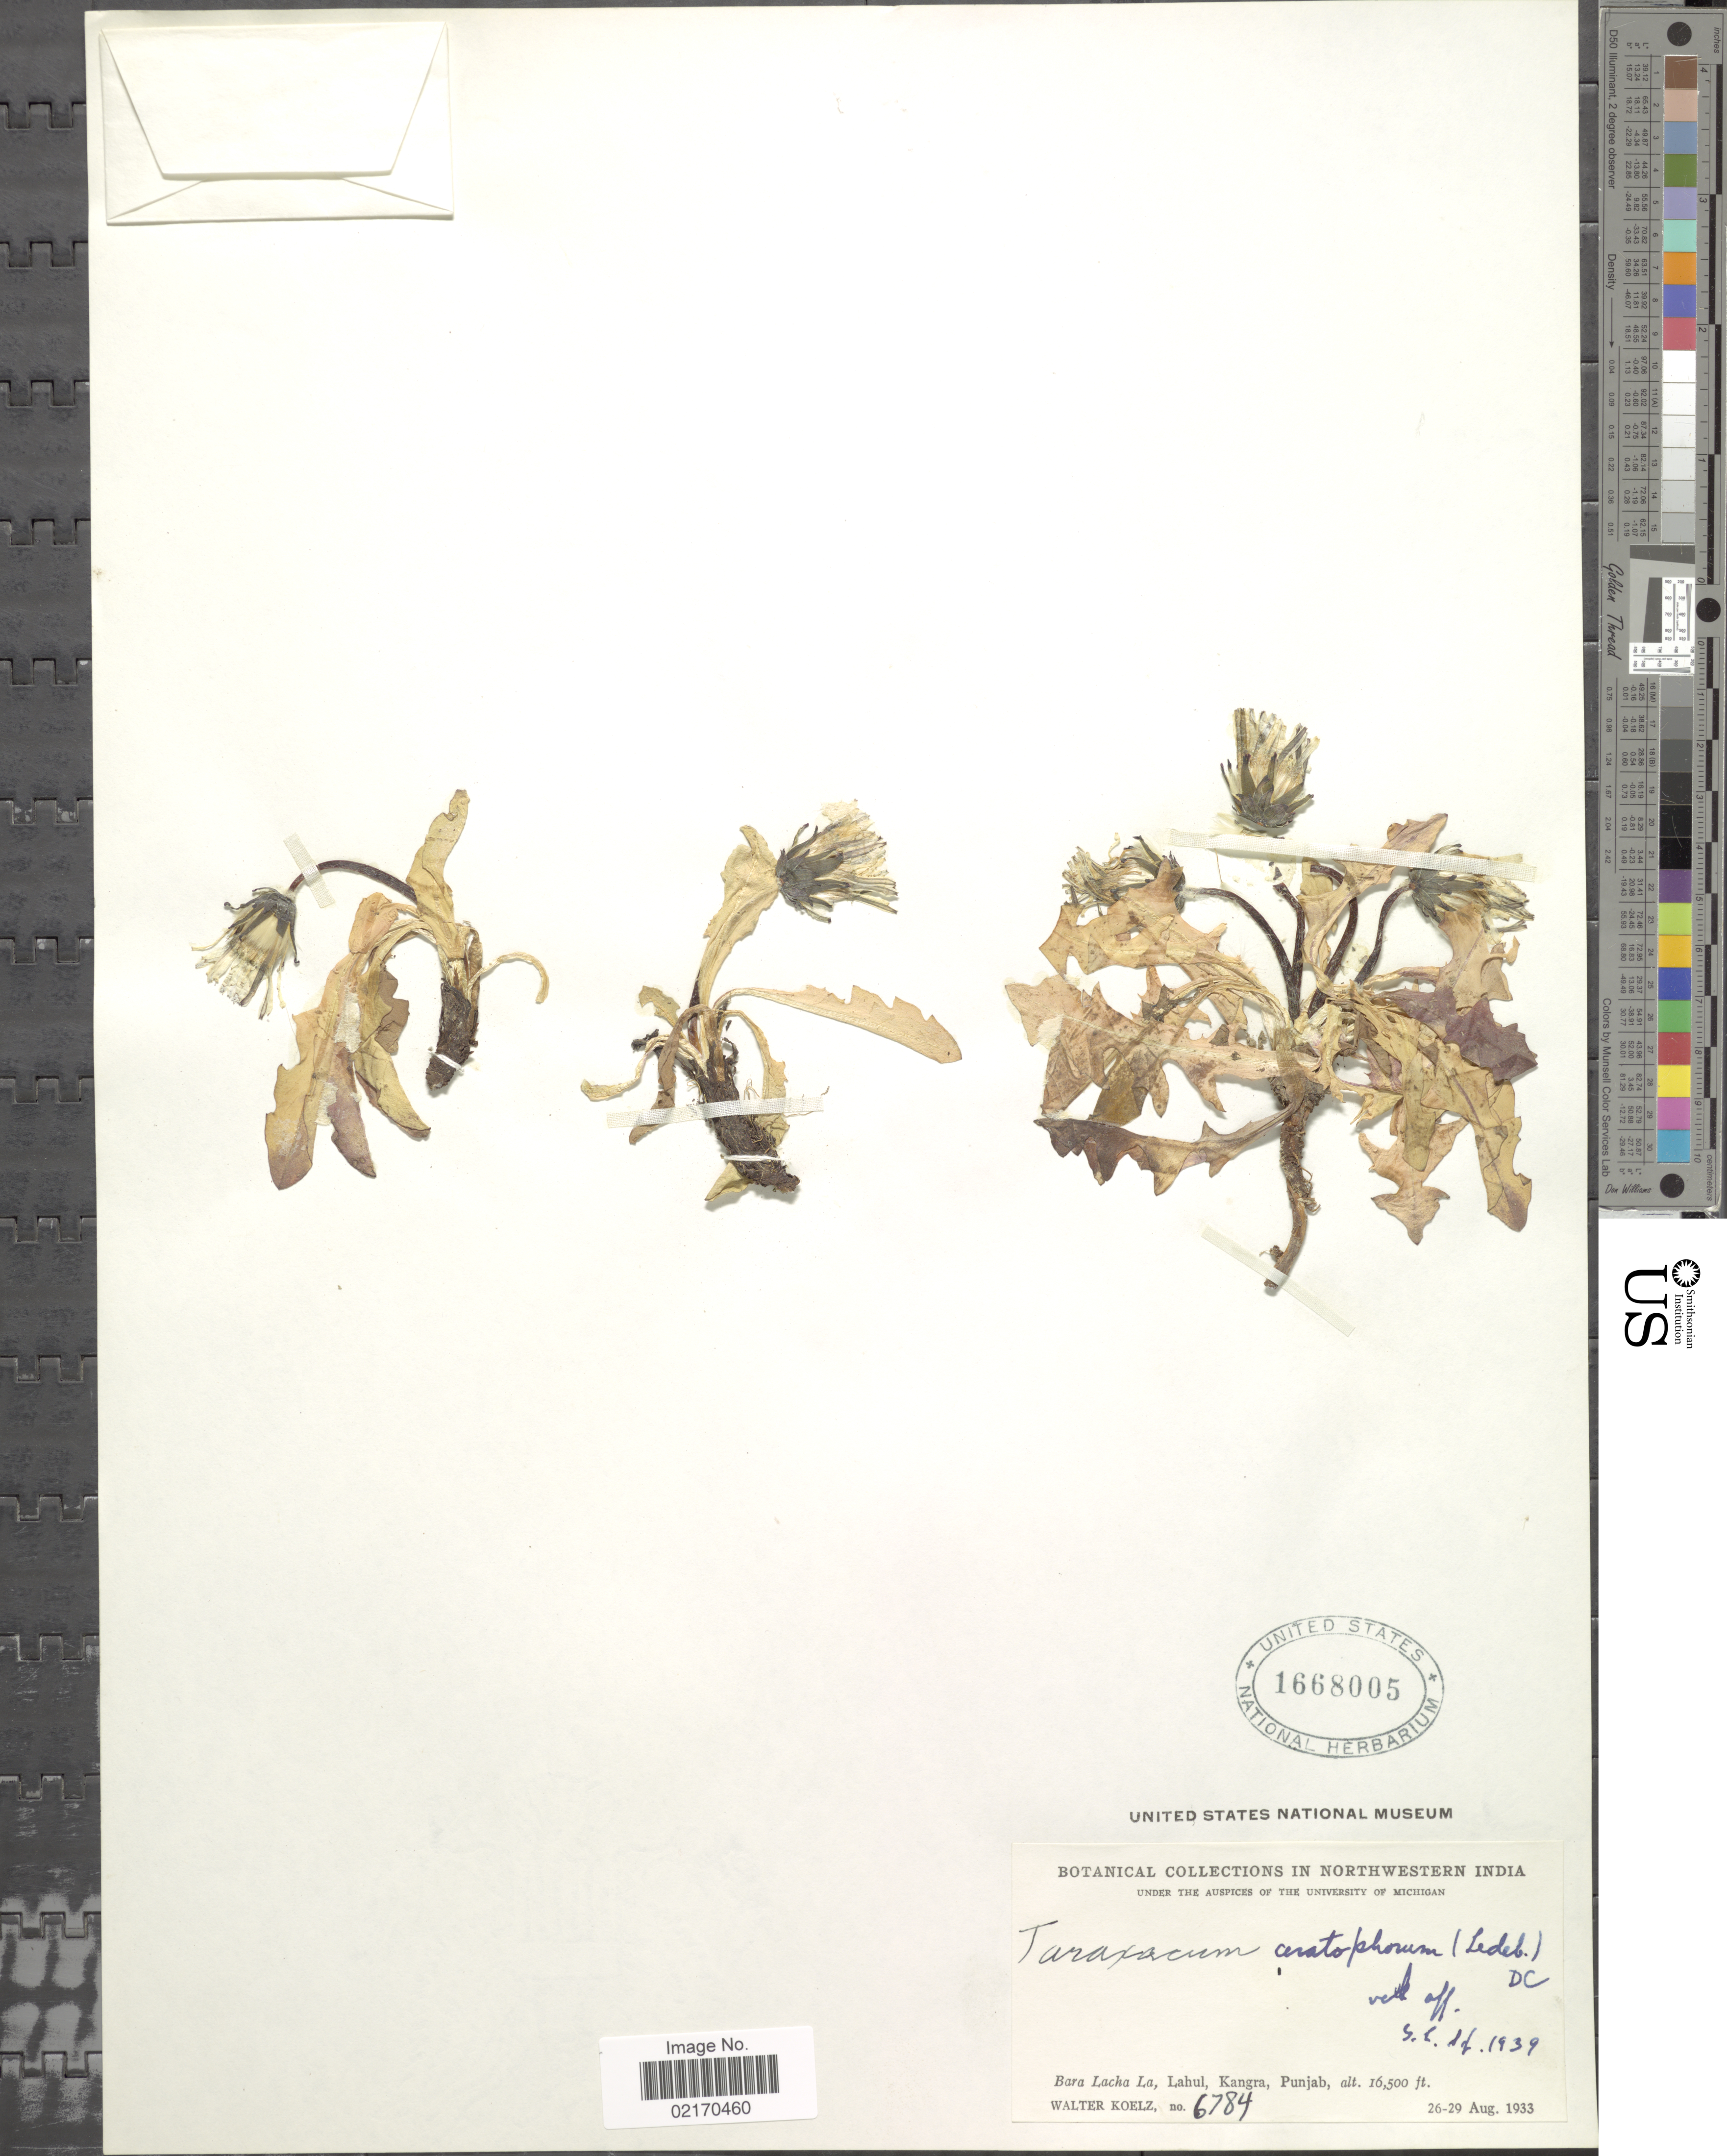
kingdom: Plantae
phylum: Tracheophyta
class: Magnoliopsida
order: Asterales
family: Asteraceae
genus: Taraxacum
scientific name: Taraxacum ceratophorum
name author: (Ledeb.) DC.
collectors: W. N. Koelz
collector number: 6784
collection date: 1933-08-26/1933-08-29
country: India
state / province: Himachal Pradesh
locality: Northwestern India, Bara Lacha La, Lahul, Kangra.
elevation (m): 5029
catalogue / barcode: US 1668005